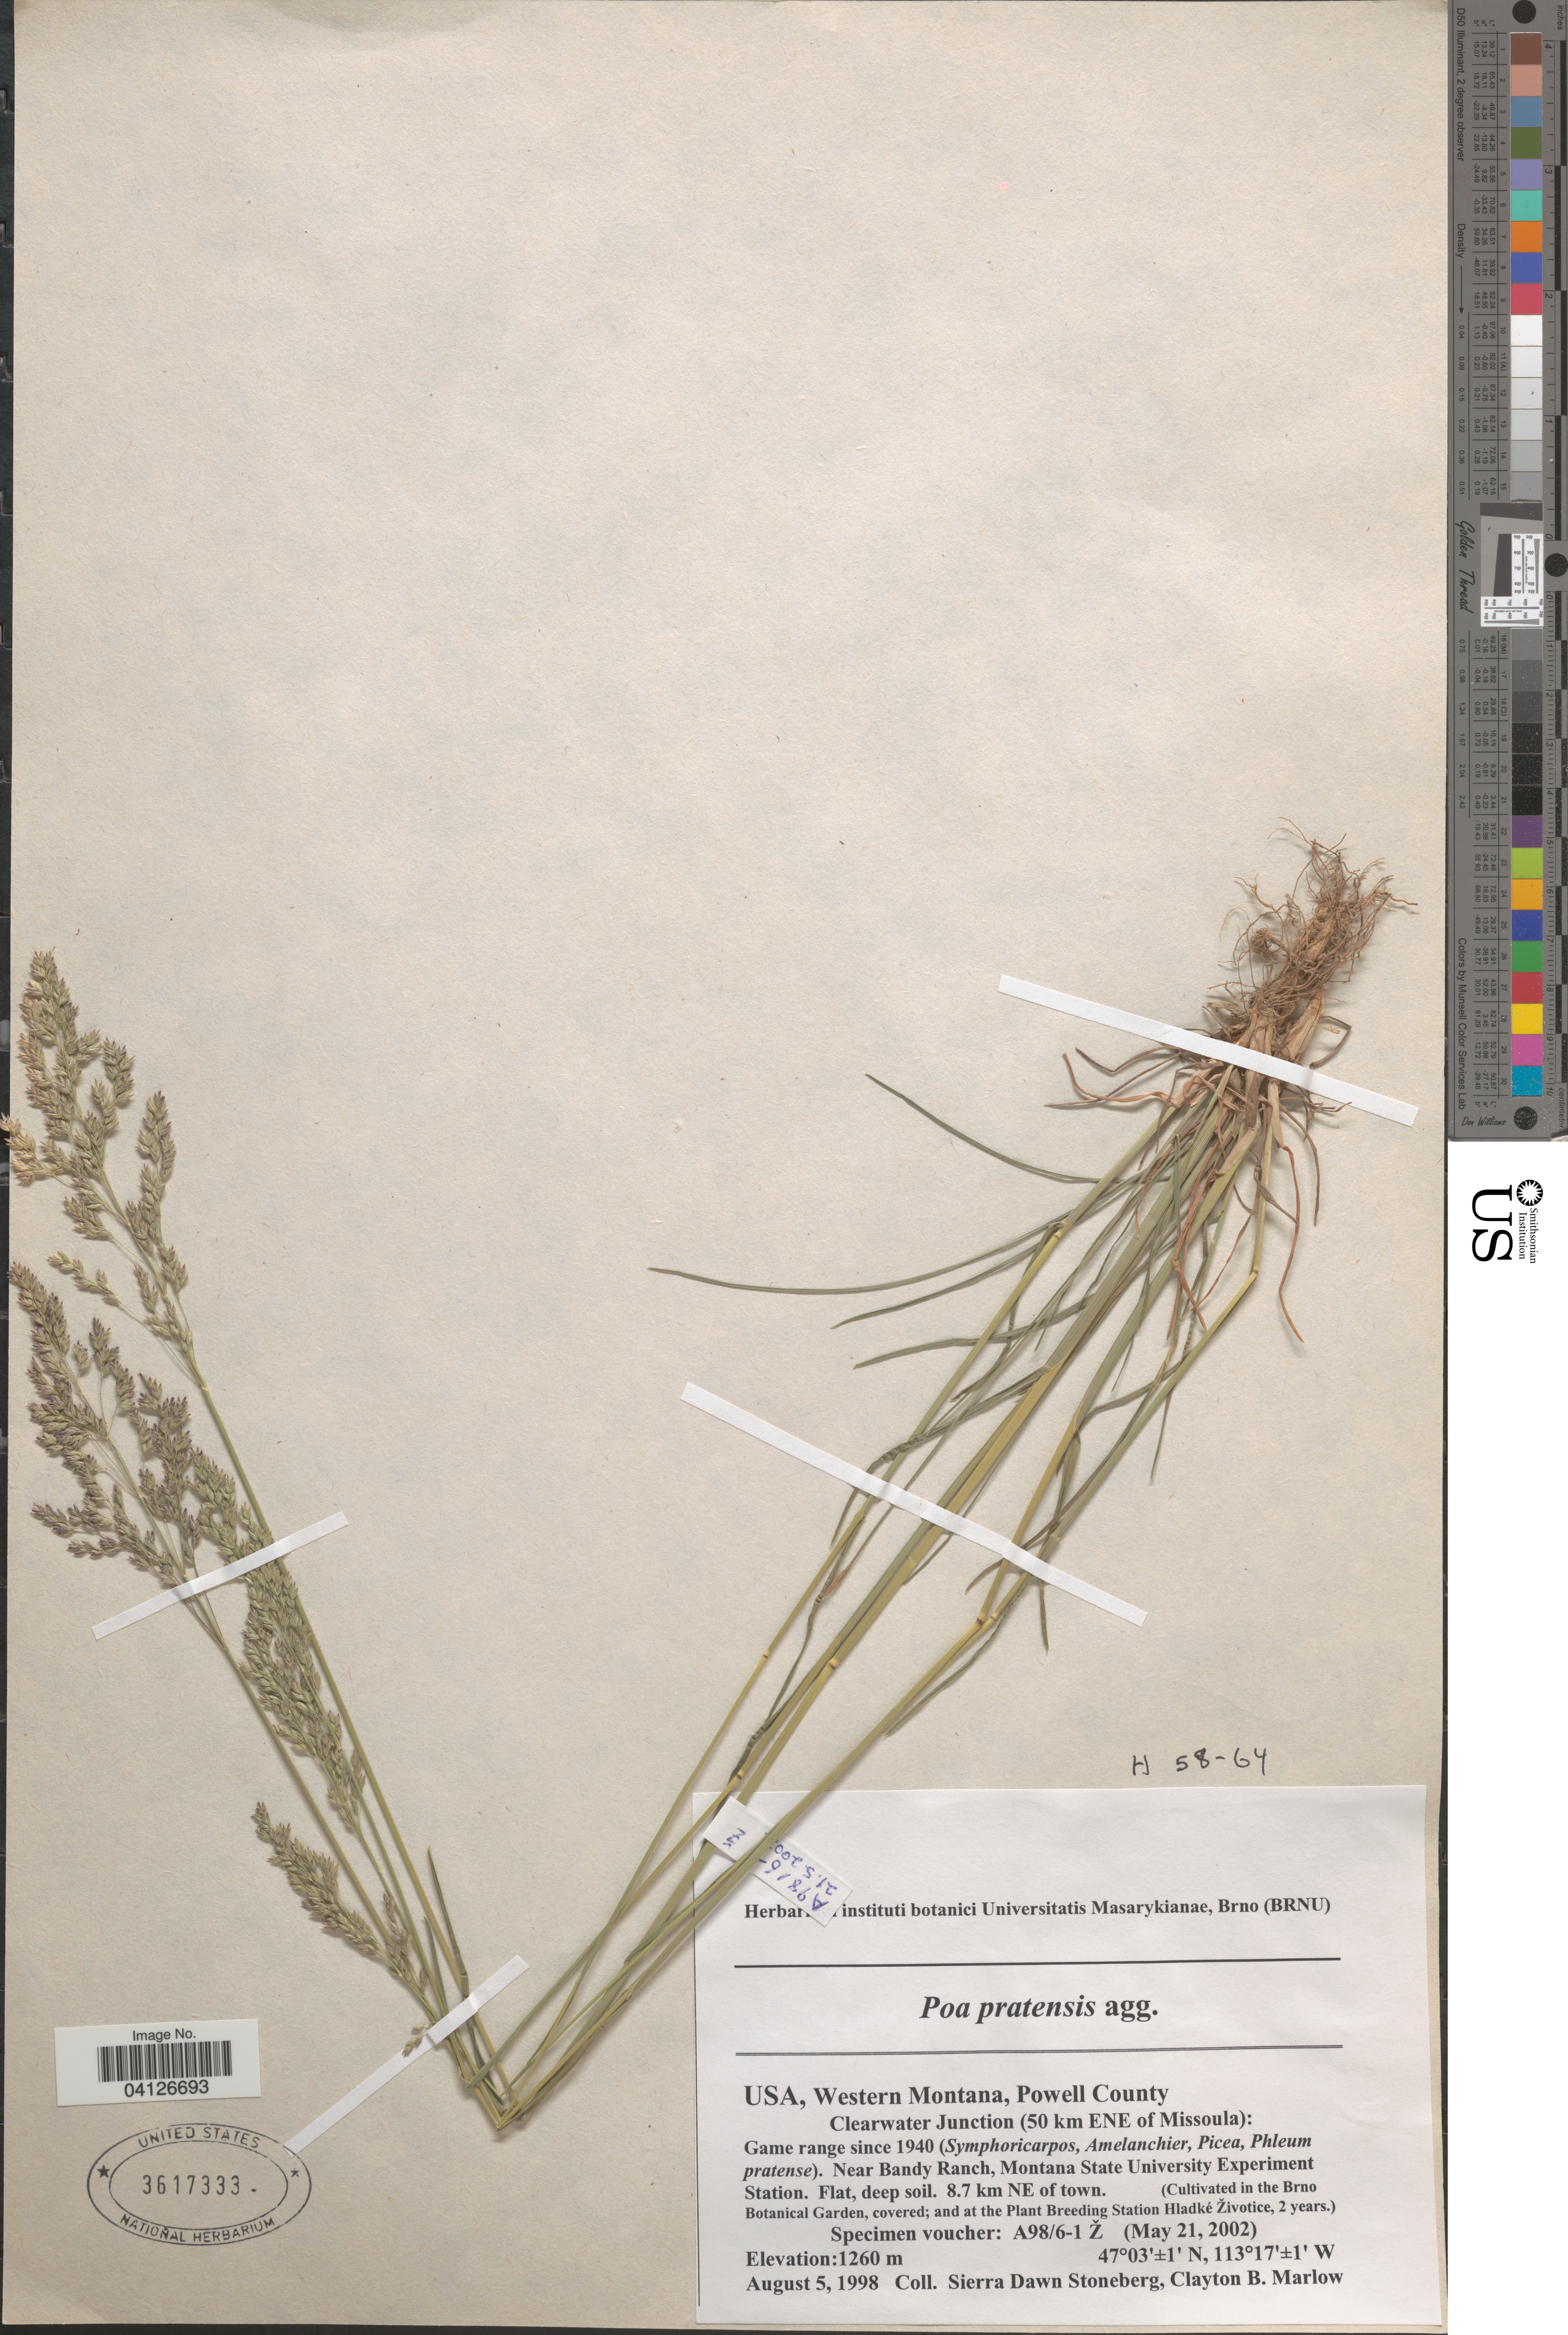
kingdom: Plantae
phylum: Tracheophyta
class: Liliopsida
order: Poales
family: Poaceae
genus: Poa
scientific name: Poa pratensis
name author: L.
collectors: Ex herb. instituti botanici Universitatis Masarykianae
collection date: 2002-05-21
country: Czechia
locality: (Cultivated in the Brno Botanical Garden, covered; and at the Plant Breeding Station Hladké Životice, 2 years.).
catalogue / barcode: US 3617333